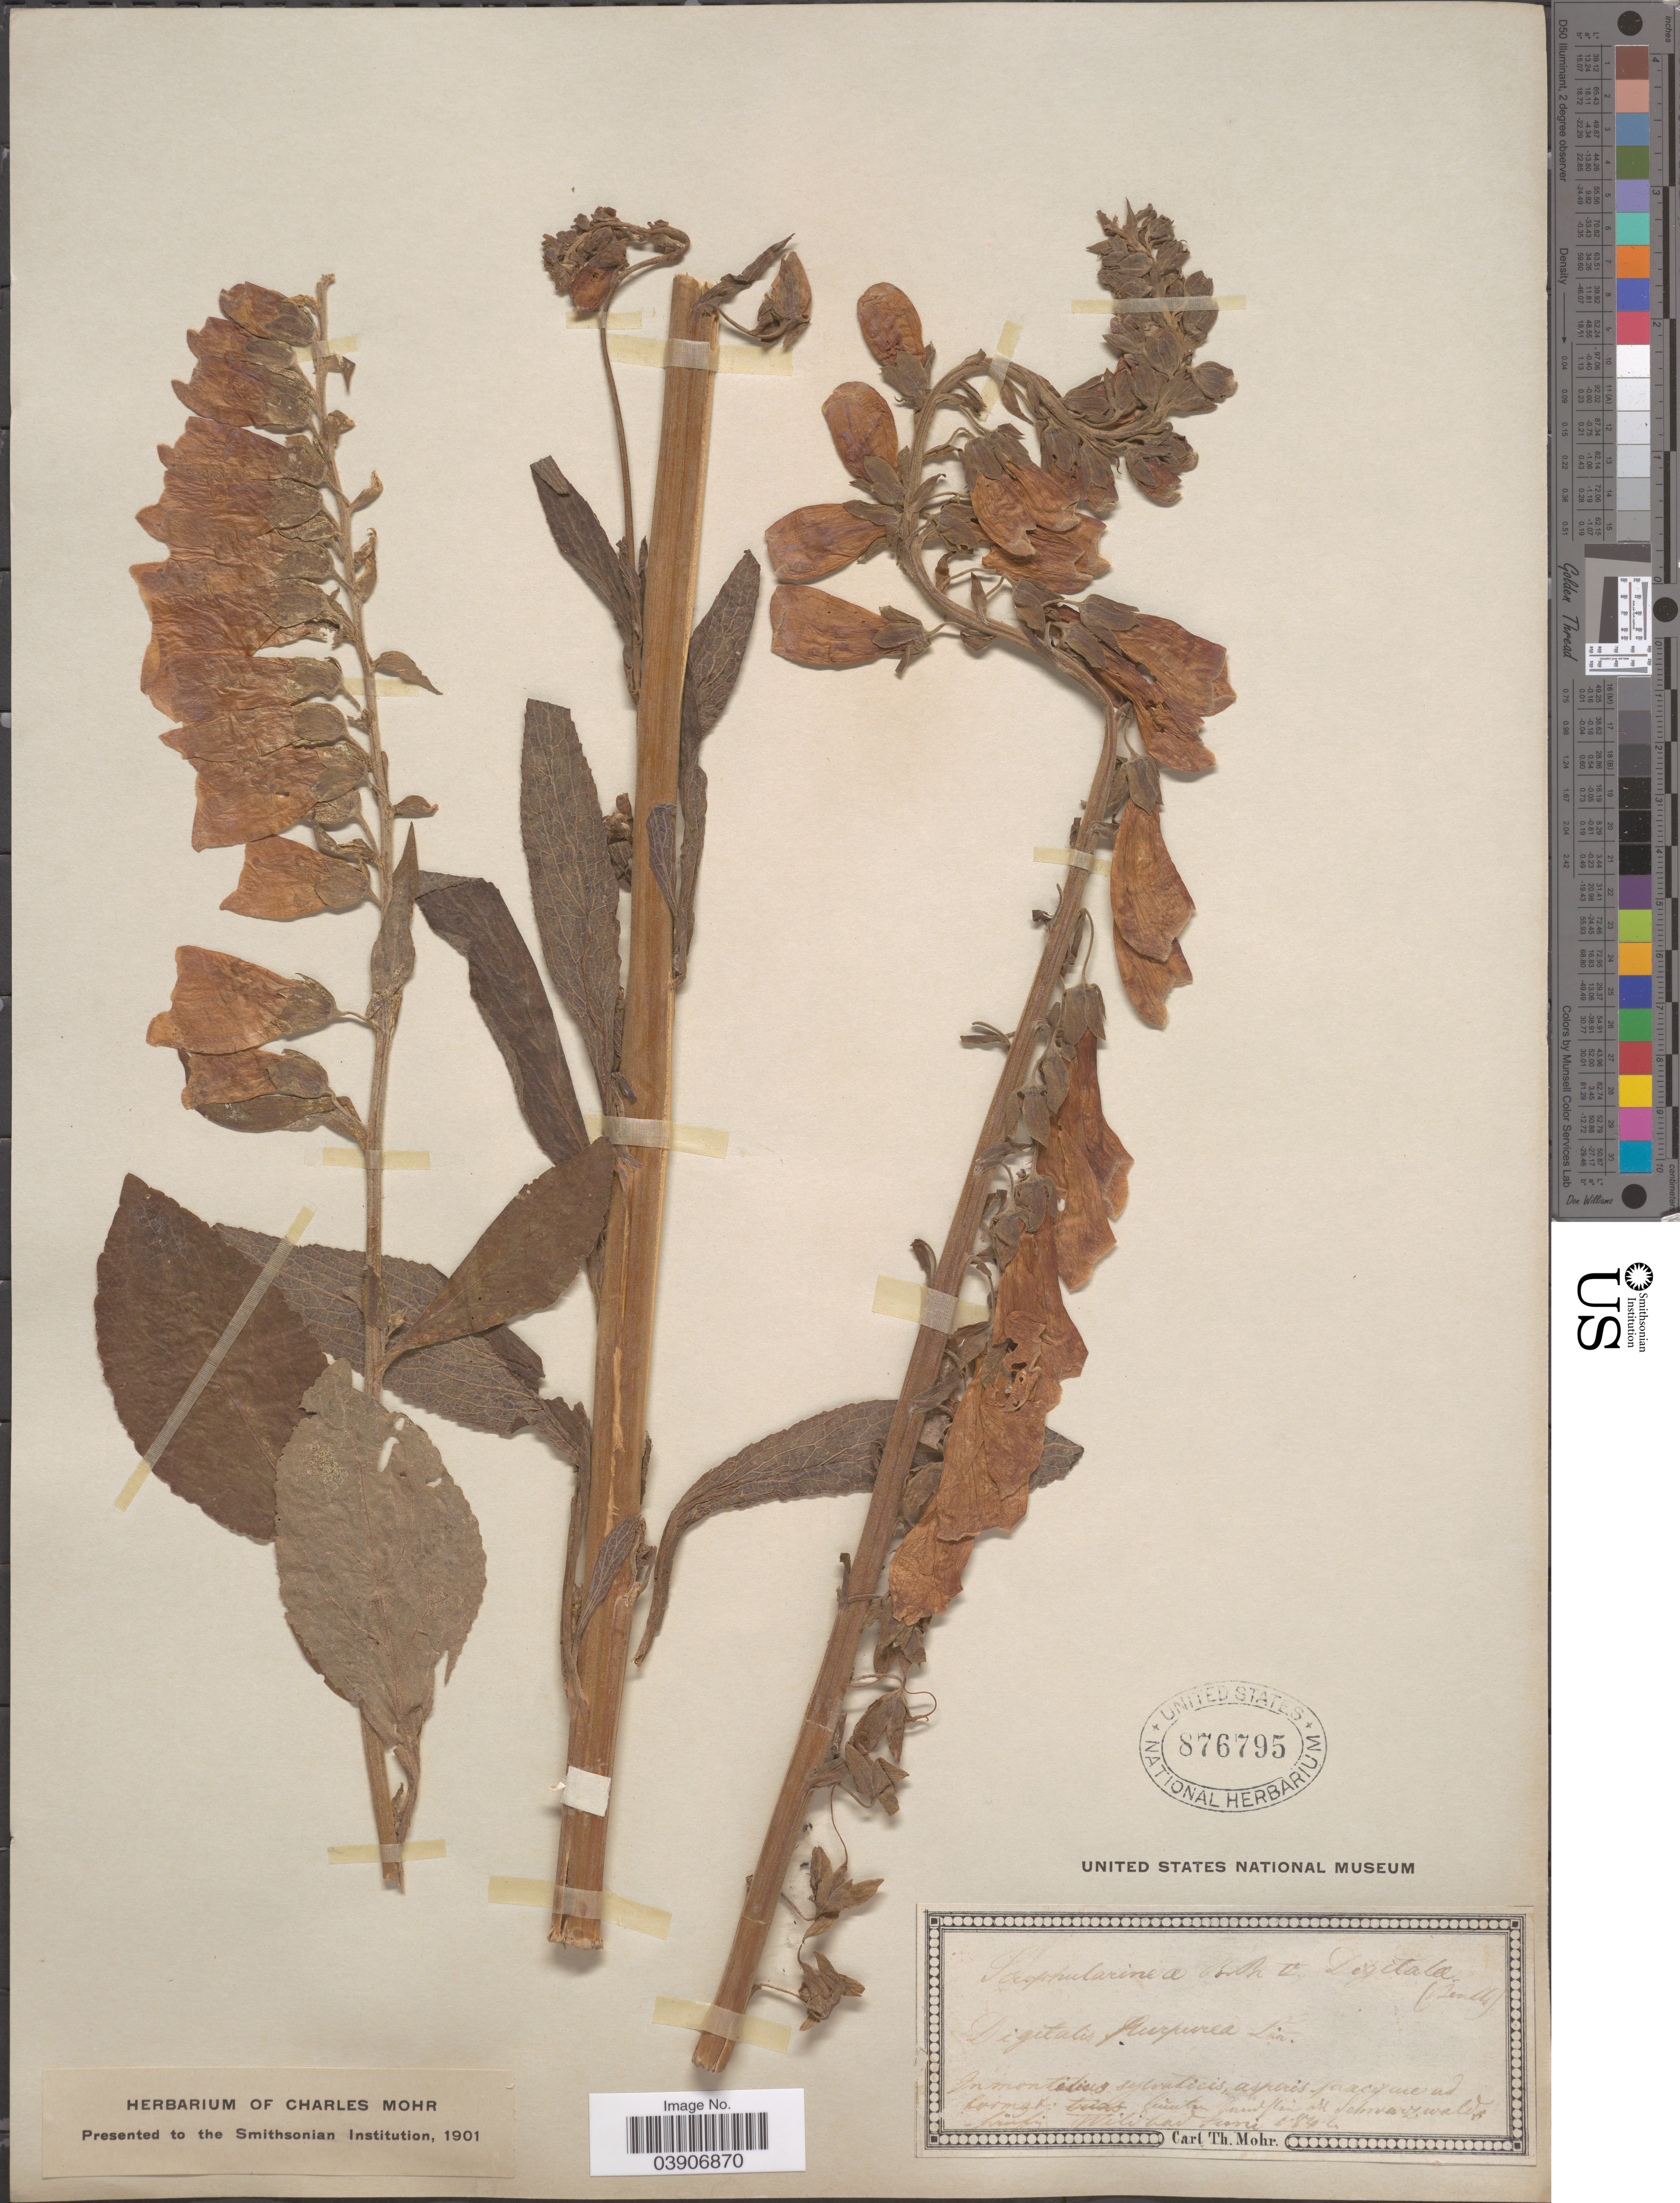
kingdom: Plantae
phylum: Tracheophyta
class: Magnoliopsida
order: Lamiales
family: Plantaginaceae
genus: Digitalis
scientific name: Digitalis purpurea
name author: L.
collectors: Mohr, C. T. (herbarium)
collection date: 1846-06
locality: In montibus sylvaticus aspecer [illegible text].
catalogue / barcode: US 876795